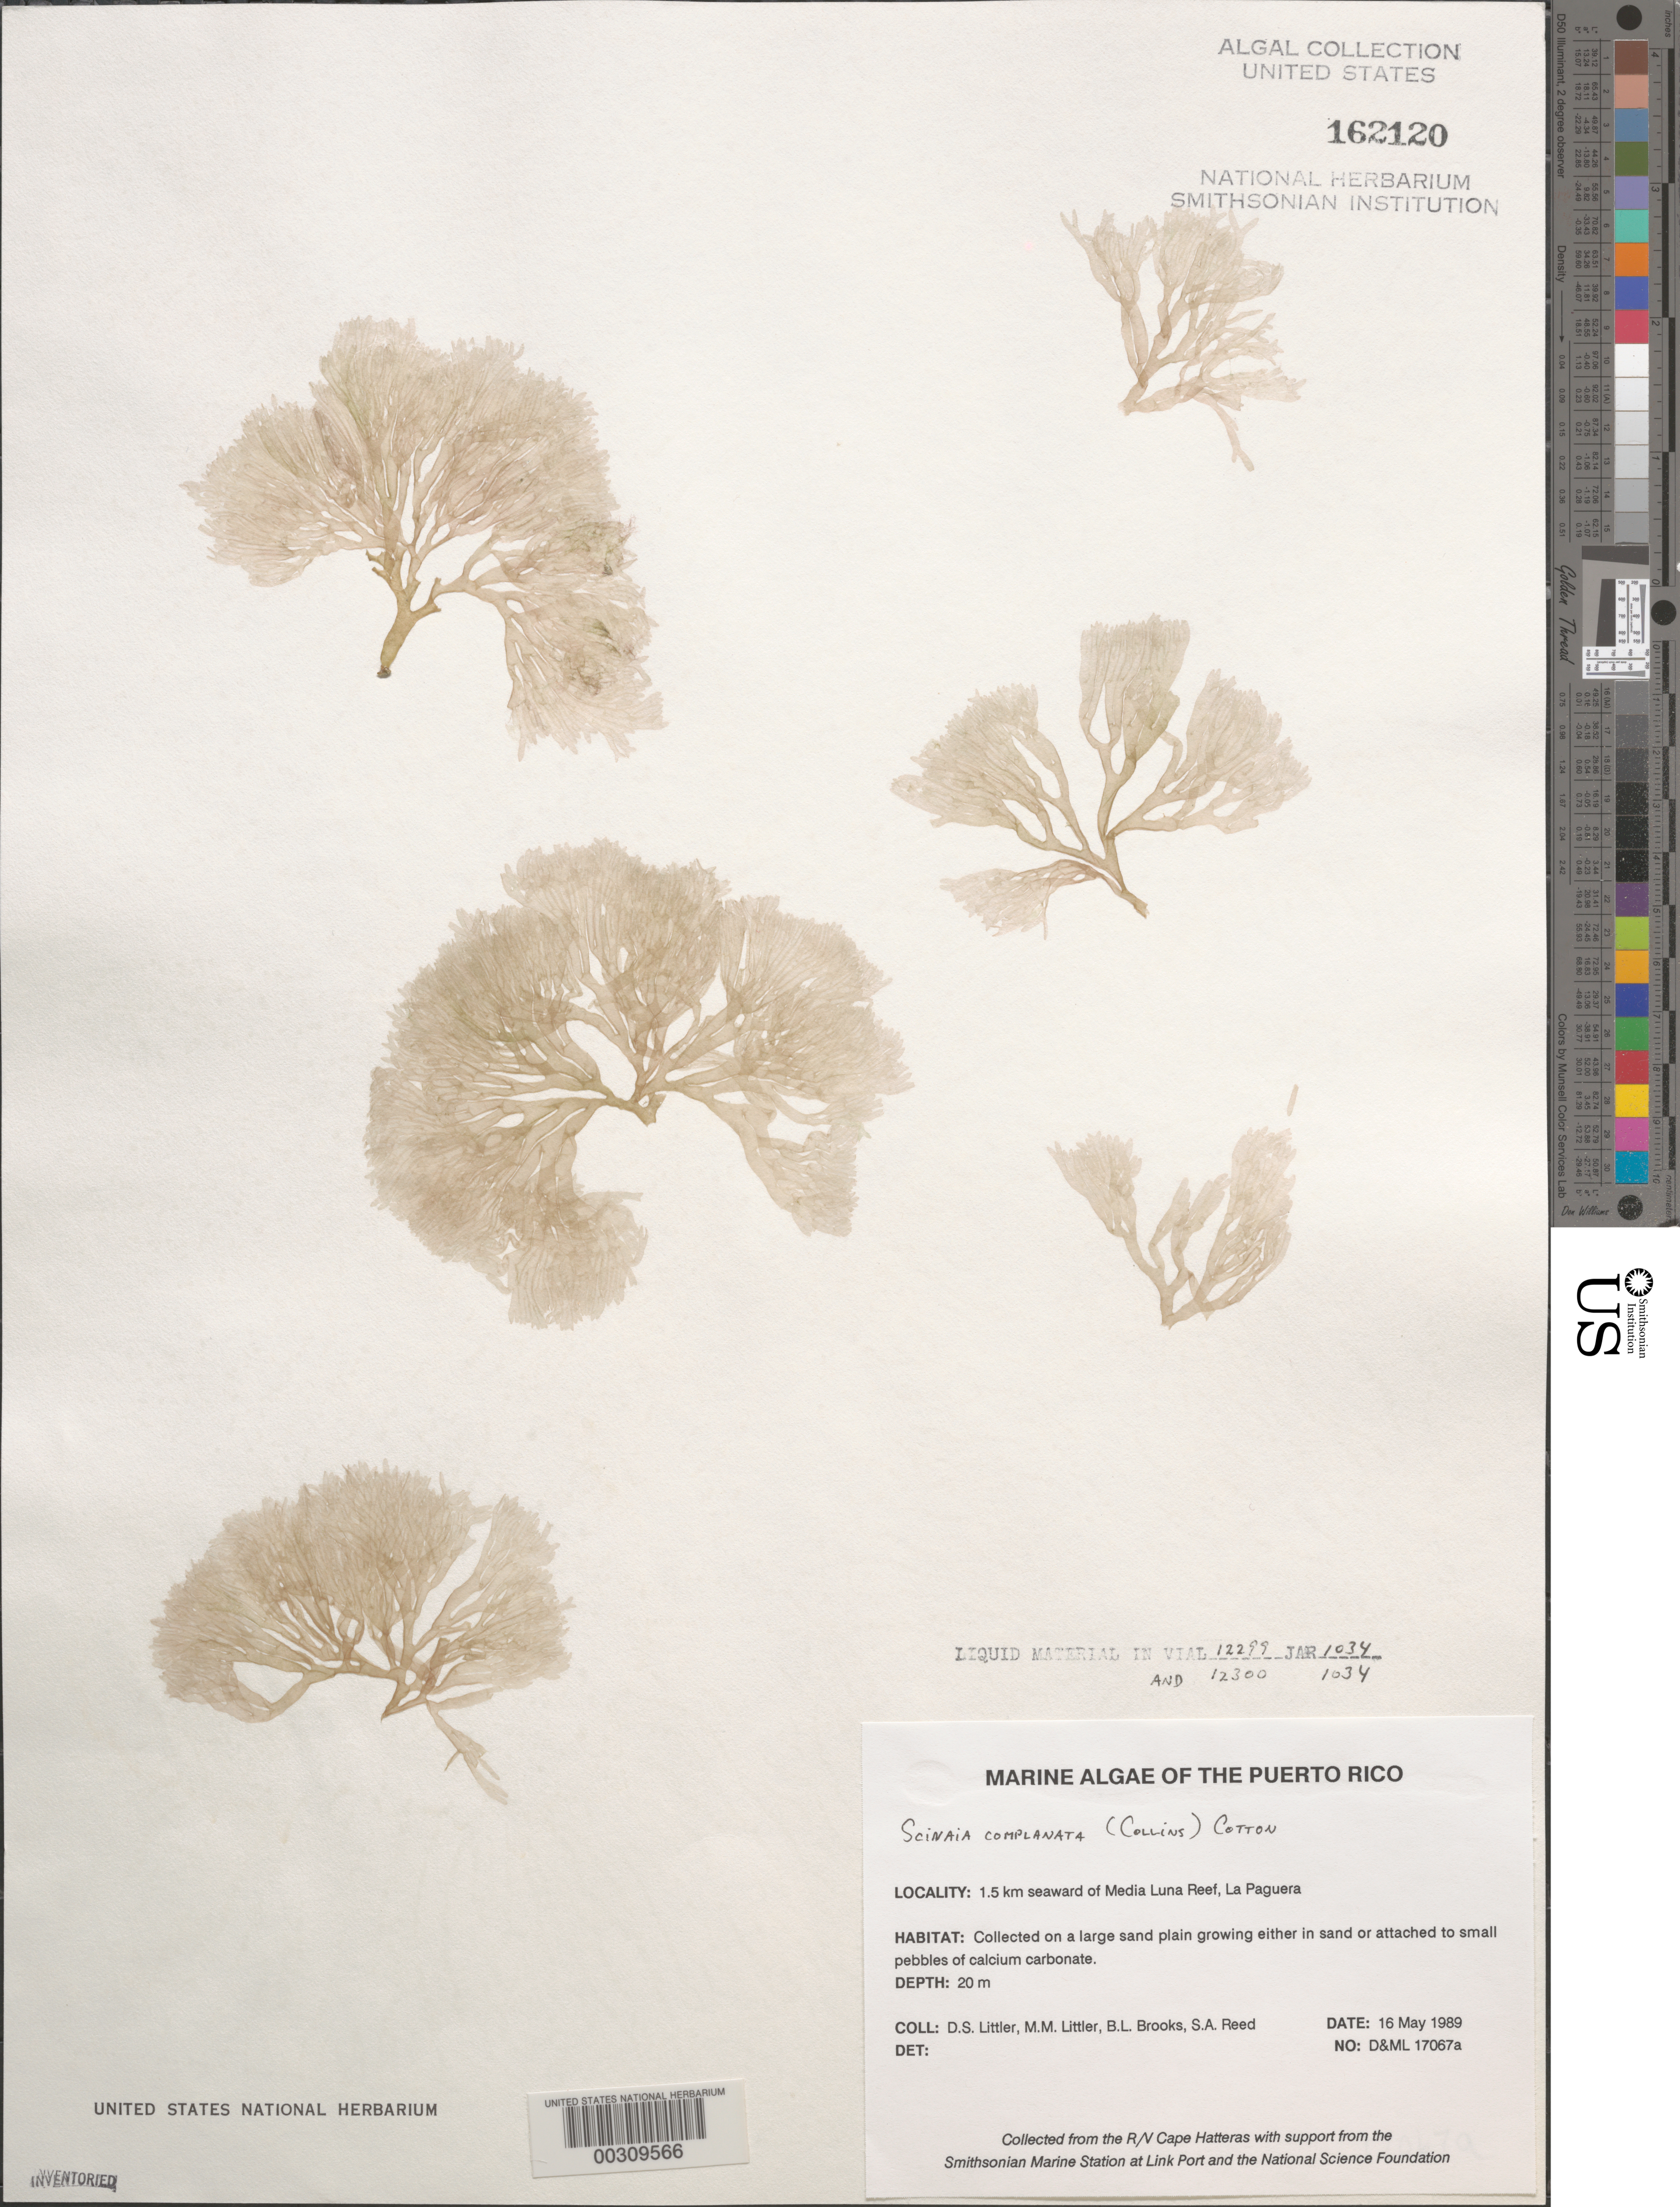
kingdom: Plantae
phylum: Rhodophyta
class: Florideophyceae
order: Nemaliales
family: Scinaiaceae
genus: Scinaia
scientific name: Scinaia complanata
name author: (Collins in Collins et al.) Cotton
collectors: D. S. Littler, M. M. Littler, B. Brooks & S. Reed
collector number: D&ML 17067a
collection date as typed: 16 May 1989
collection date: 1989-05-16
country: Puerto Rico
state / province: Lajas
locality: La Parguera, 1.5 km seaward of Media Luna Reef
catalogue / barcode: US 162120